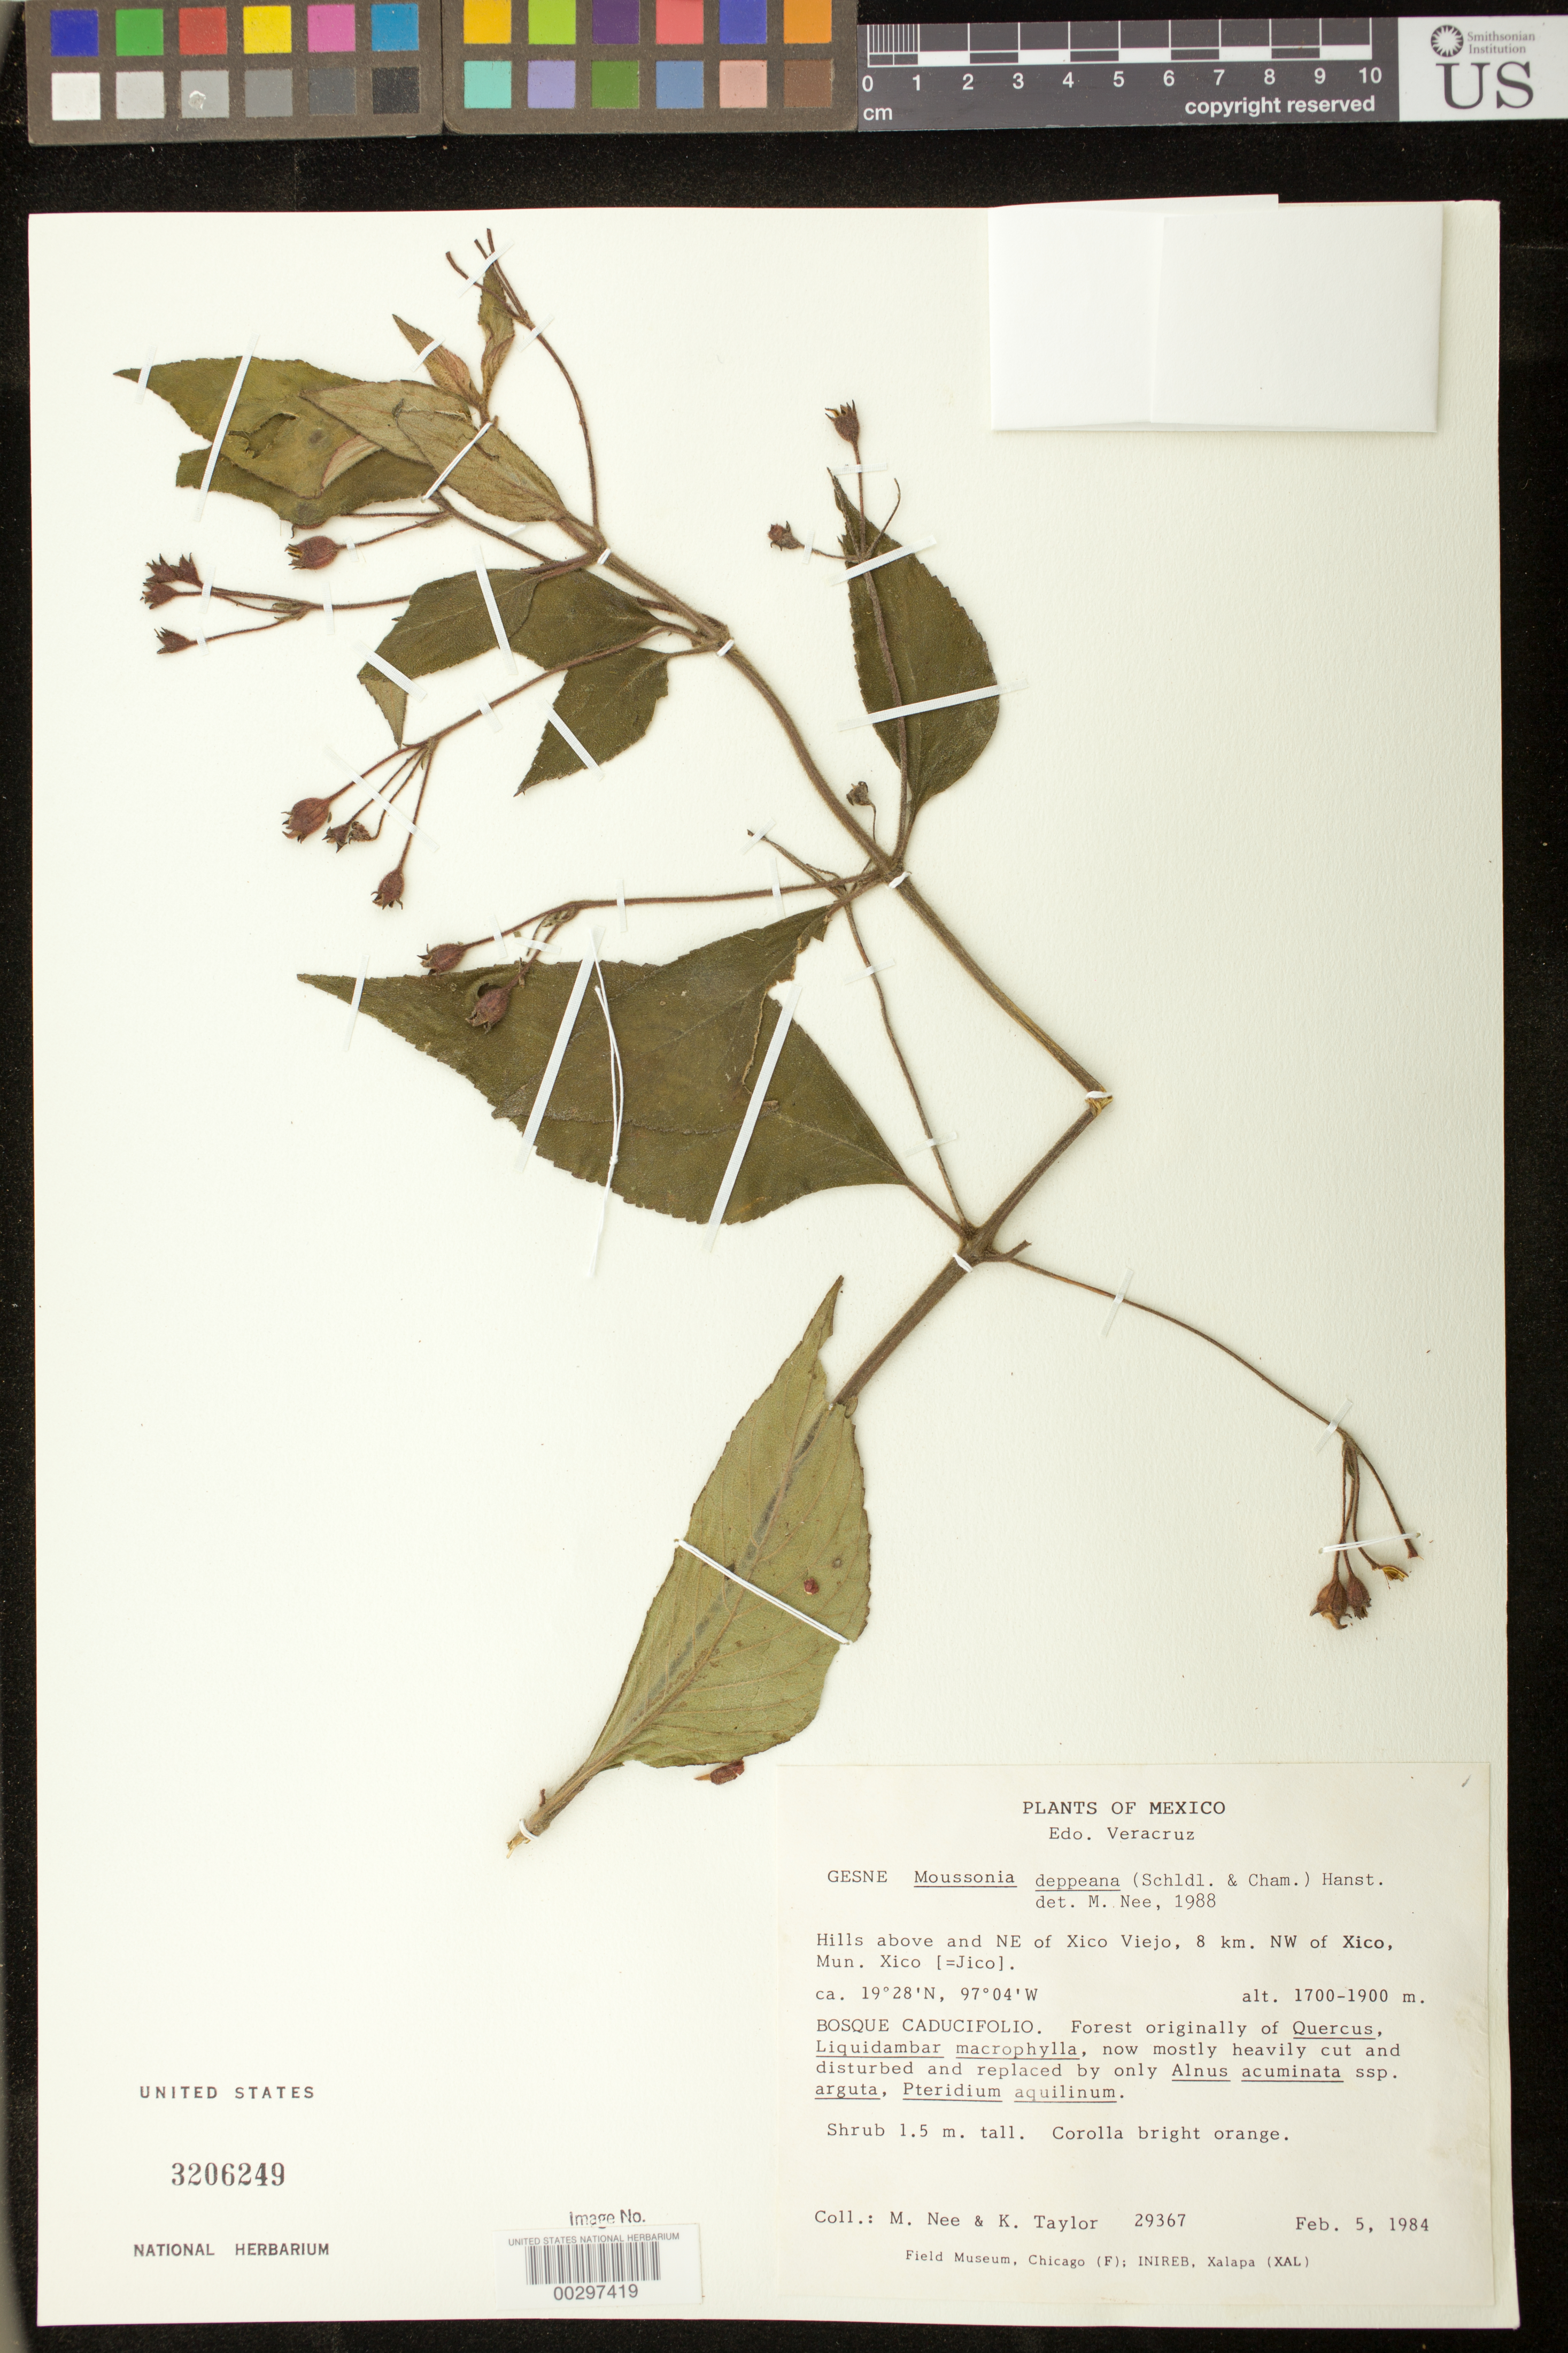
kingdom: Plantae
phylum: Tracheophyta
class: Magnoliopsida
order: Lamiales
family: Gesneriaceae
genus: Moussonia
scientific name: Moussonia deppeana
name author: (Schltdl. & Cham.) Klotzsch ex Hanst.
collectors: M. Nee & K. Taylor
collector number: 29367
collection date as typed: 05 Feb 1984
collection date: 1984-02-05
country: Mexico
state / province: Veracruz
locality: NE of Xico Viejo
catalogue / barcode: US 3203249